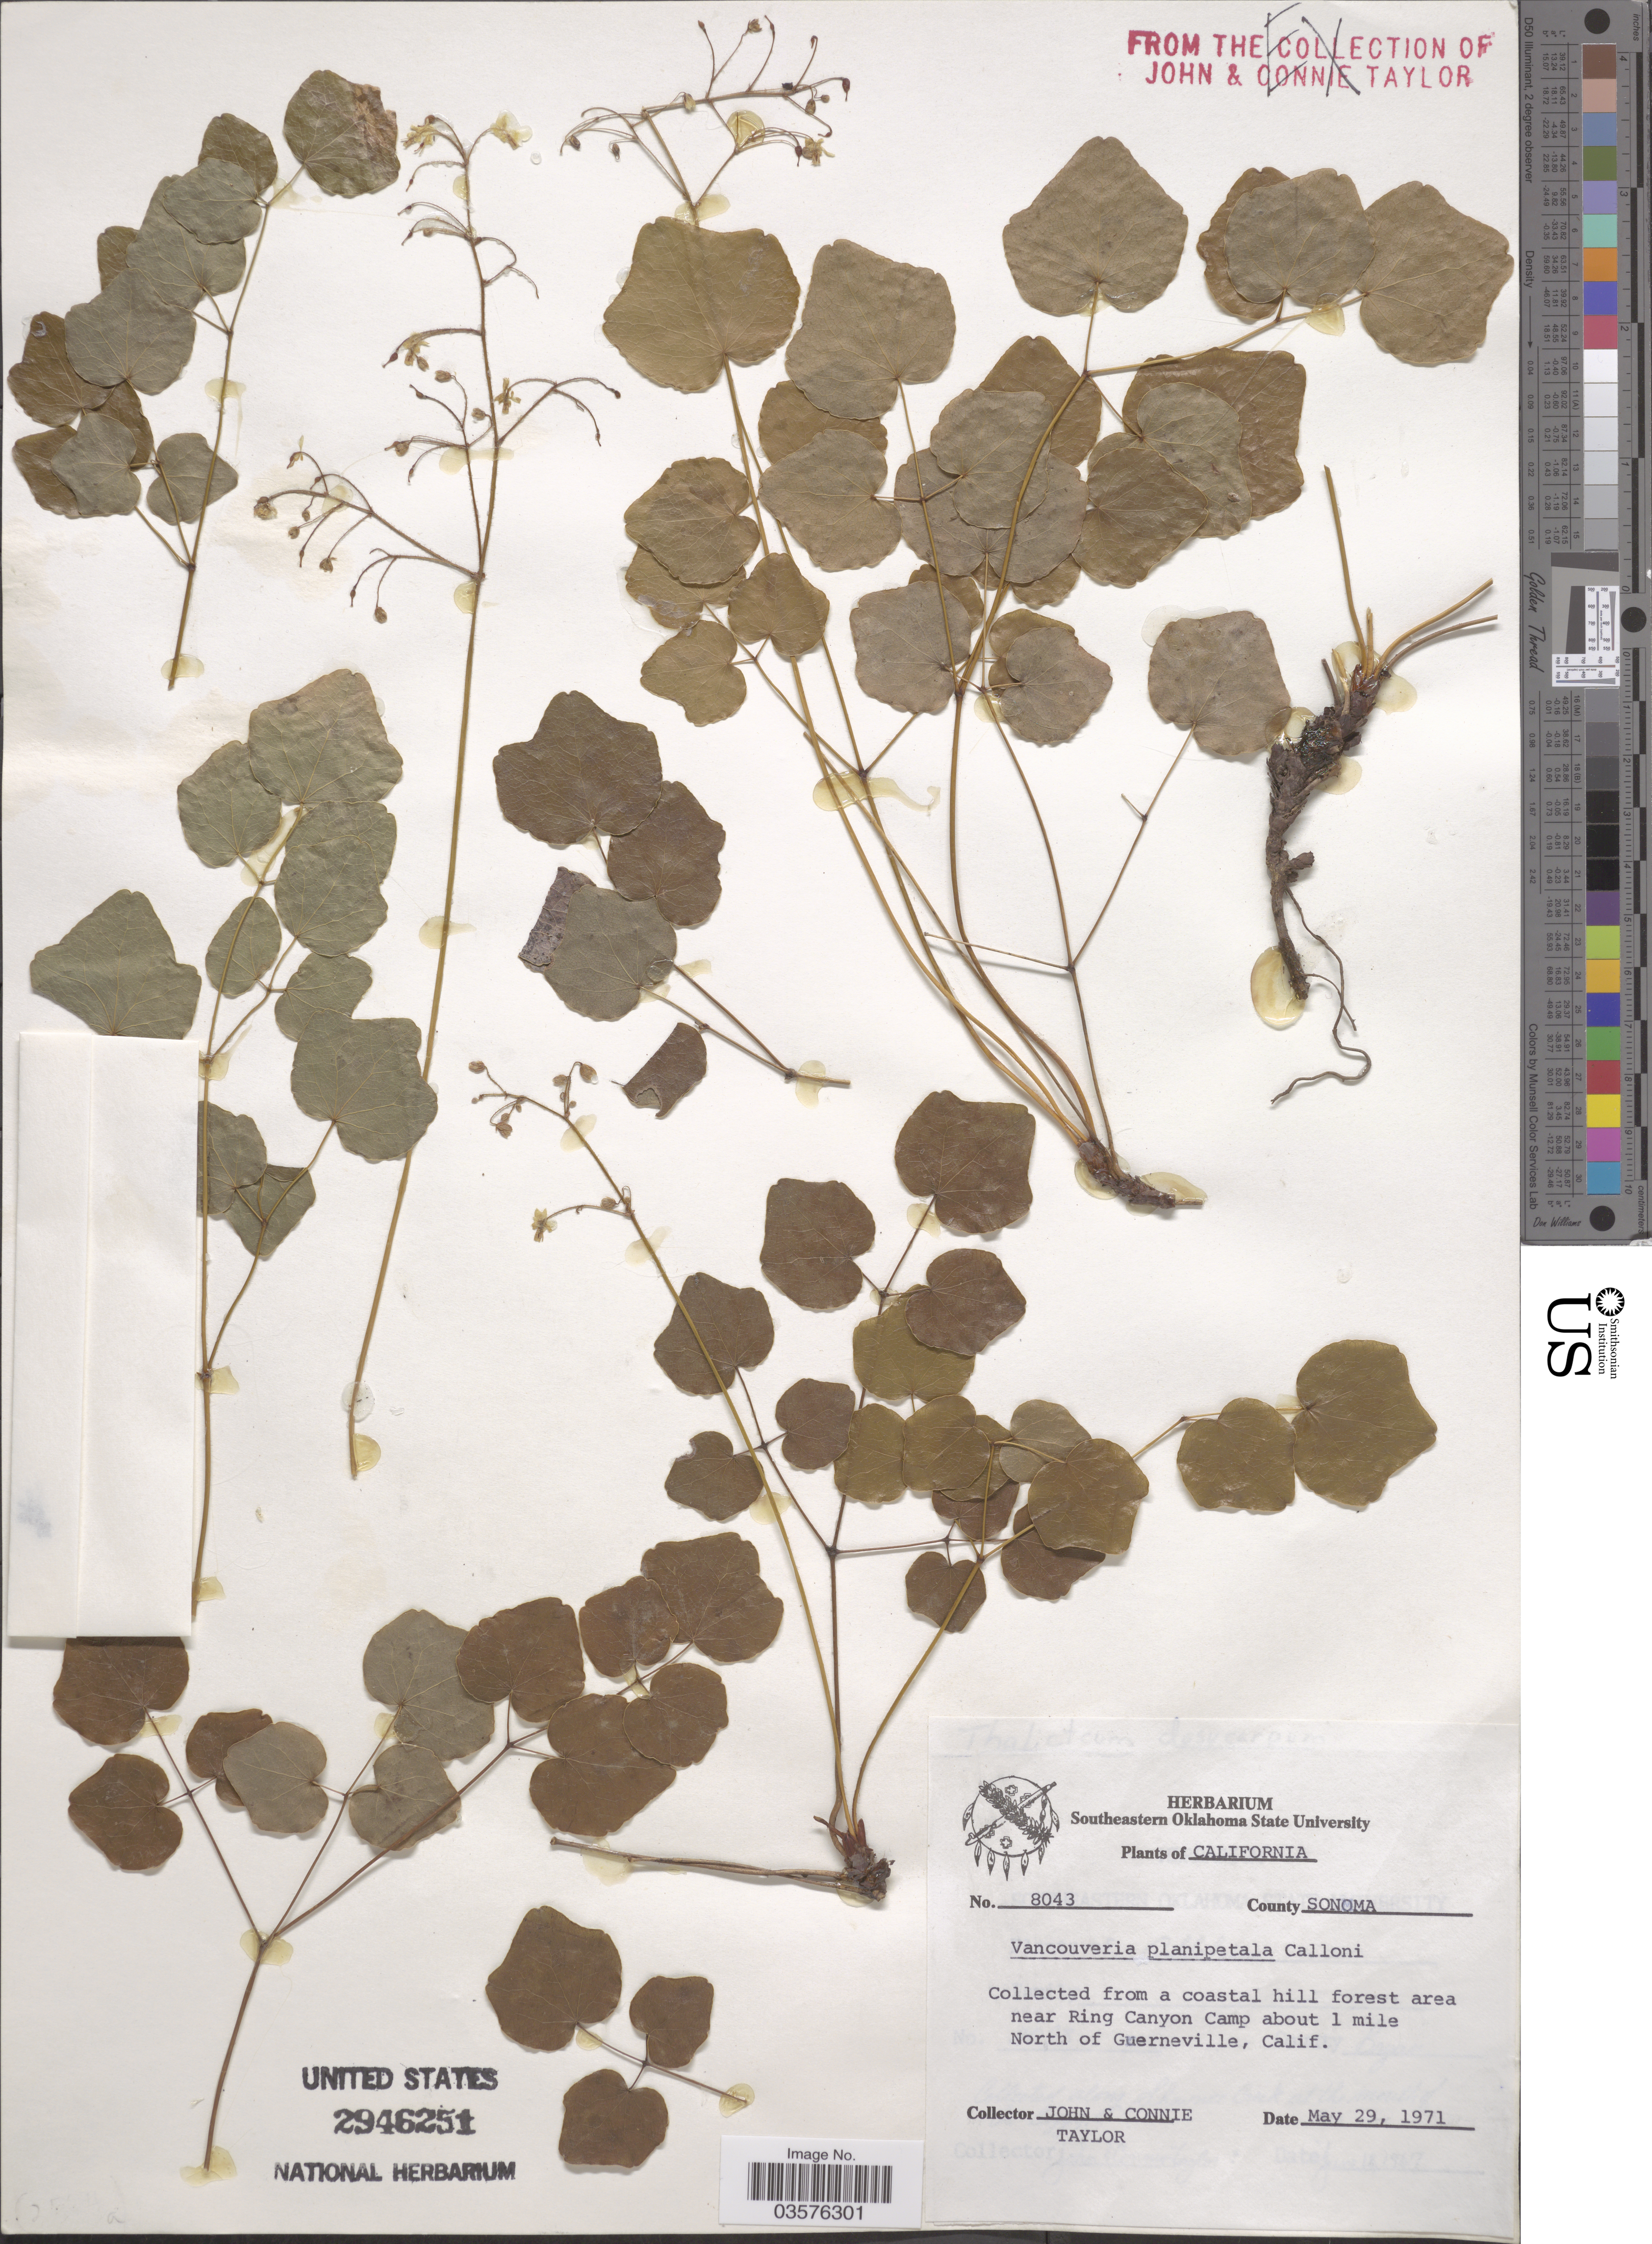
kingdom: Plantae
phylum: Tracheophyta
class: Magnoliopsida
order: Ranunculales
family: Berberidaceae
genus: Vancouveria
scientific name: Vancouveria planipetala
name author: Calloni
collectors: J. Taylor & C. Taylor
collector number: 8043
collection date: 1971-05-29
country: United States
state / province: California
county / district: Sonoma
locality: County Sonoma. From a coastal hill forest area near Ring Canyon Camp about 1 mile North of Guerneville.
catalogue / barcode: US 2946251